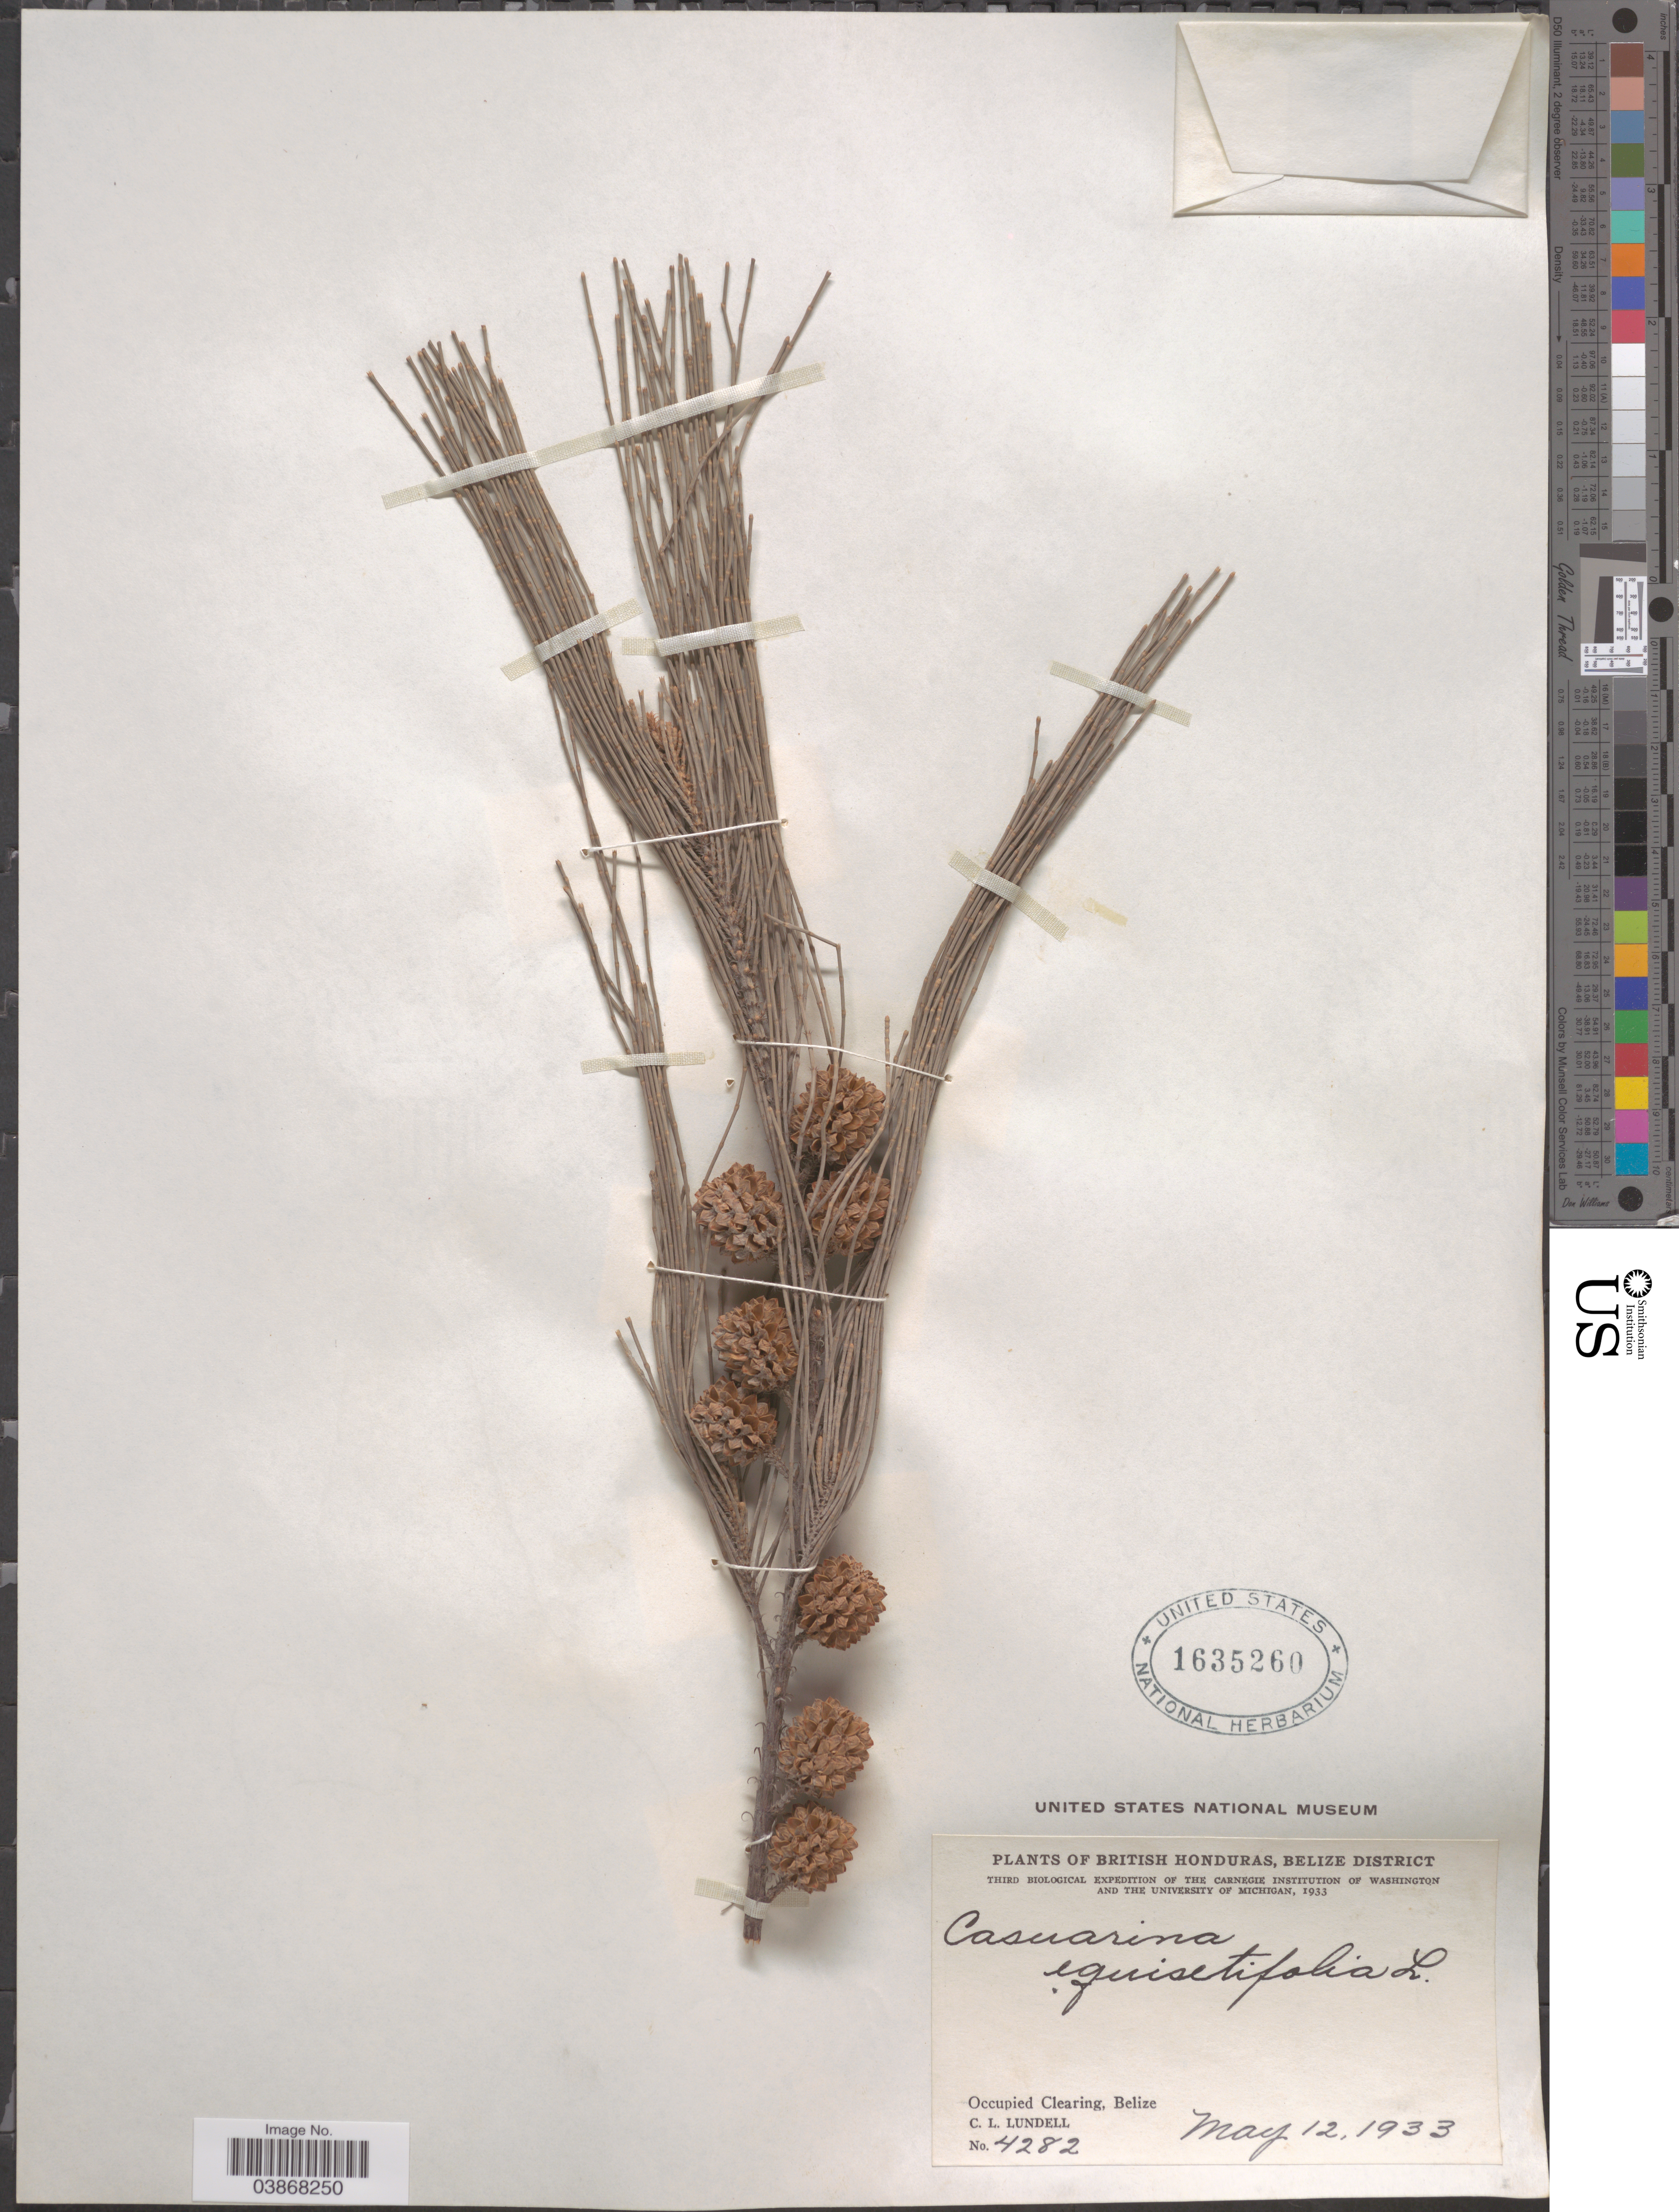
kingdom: Plantae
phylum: Tracheophyta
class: Magnoliopsida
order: Fagales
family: Casuarinaceae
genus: Casuarina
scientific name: Casuarina equisetifolia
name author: L.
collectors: C. L. Lundell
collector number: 4282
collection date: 1933-05-12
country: Belize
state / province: Belize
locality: British Honduras, Belize District. Occupied Clearing.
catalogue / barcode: US 1635260